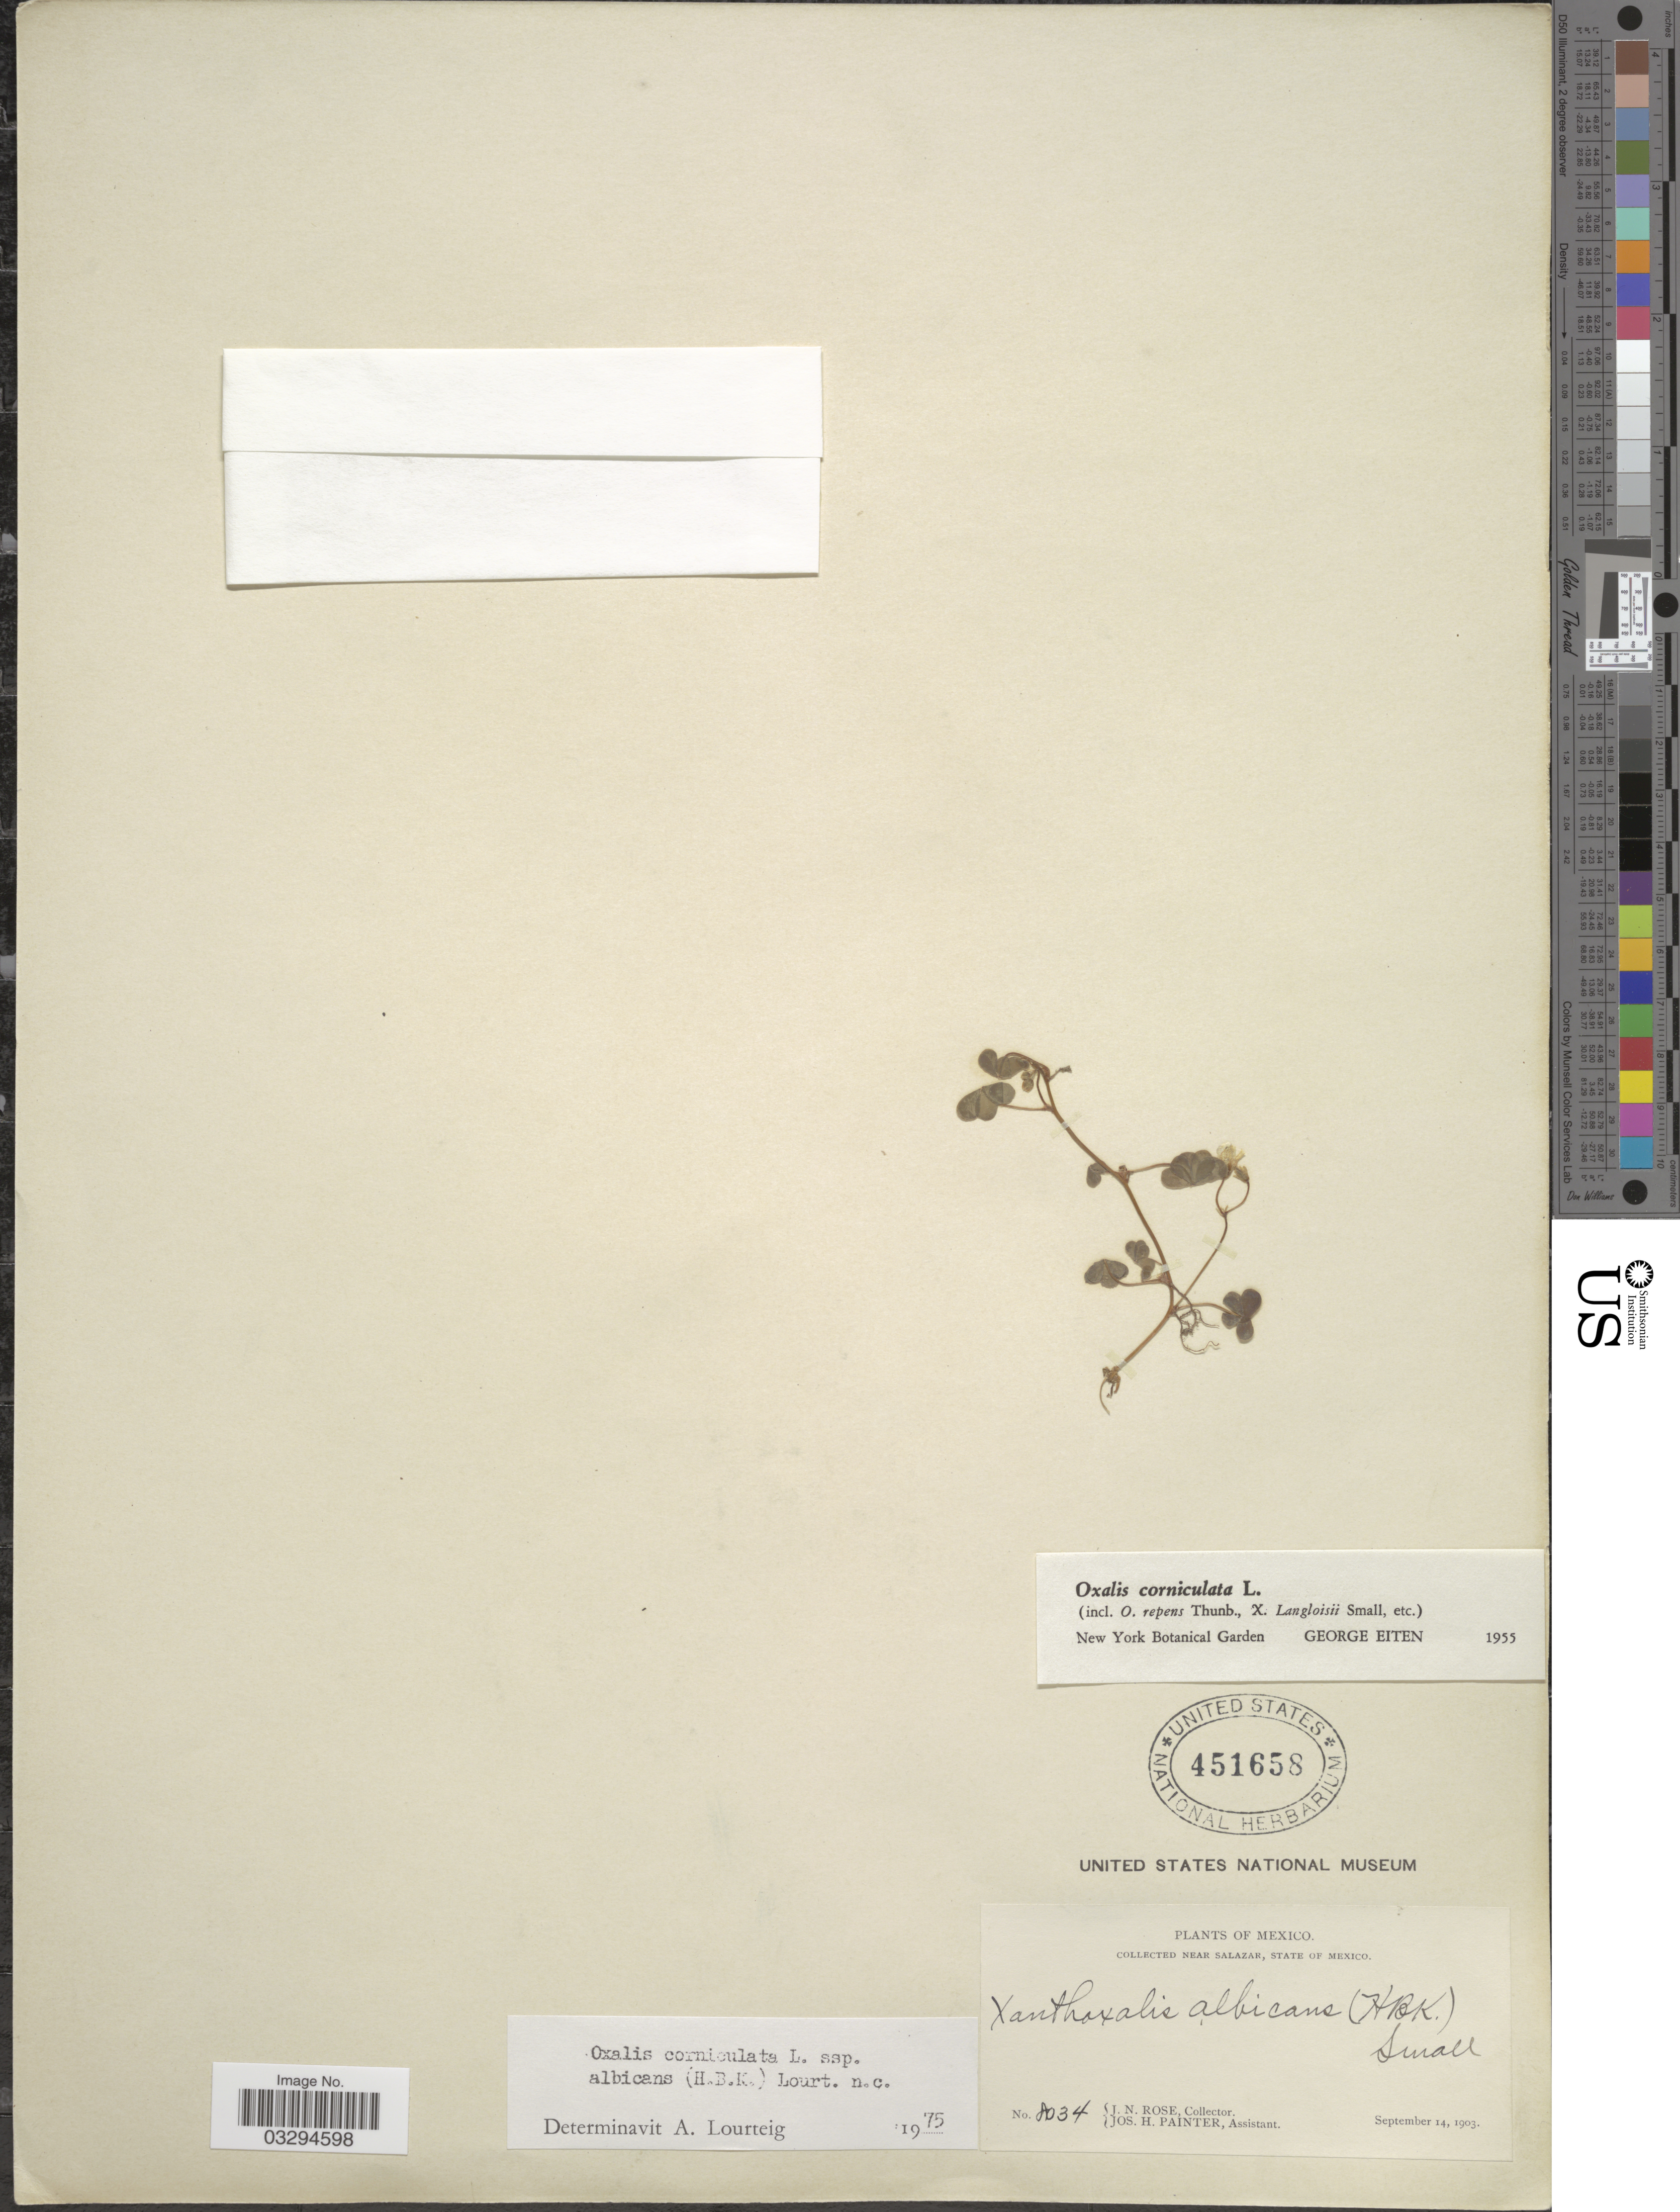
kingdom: Plantae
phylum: Tracheophyta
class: Magnoliopsida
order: Oxalidales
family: Oxalidaceae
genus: Oxalis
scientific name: Oxalis corniculata subsp. albicans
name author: (Kunth) Lourteig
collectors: J. N. Rose & J. H. Painter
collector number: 8034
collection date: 1903-09-14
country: Mexico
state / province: México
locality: Near Salazar.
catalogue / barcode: US 451658